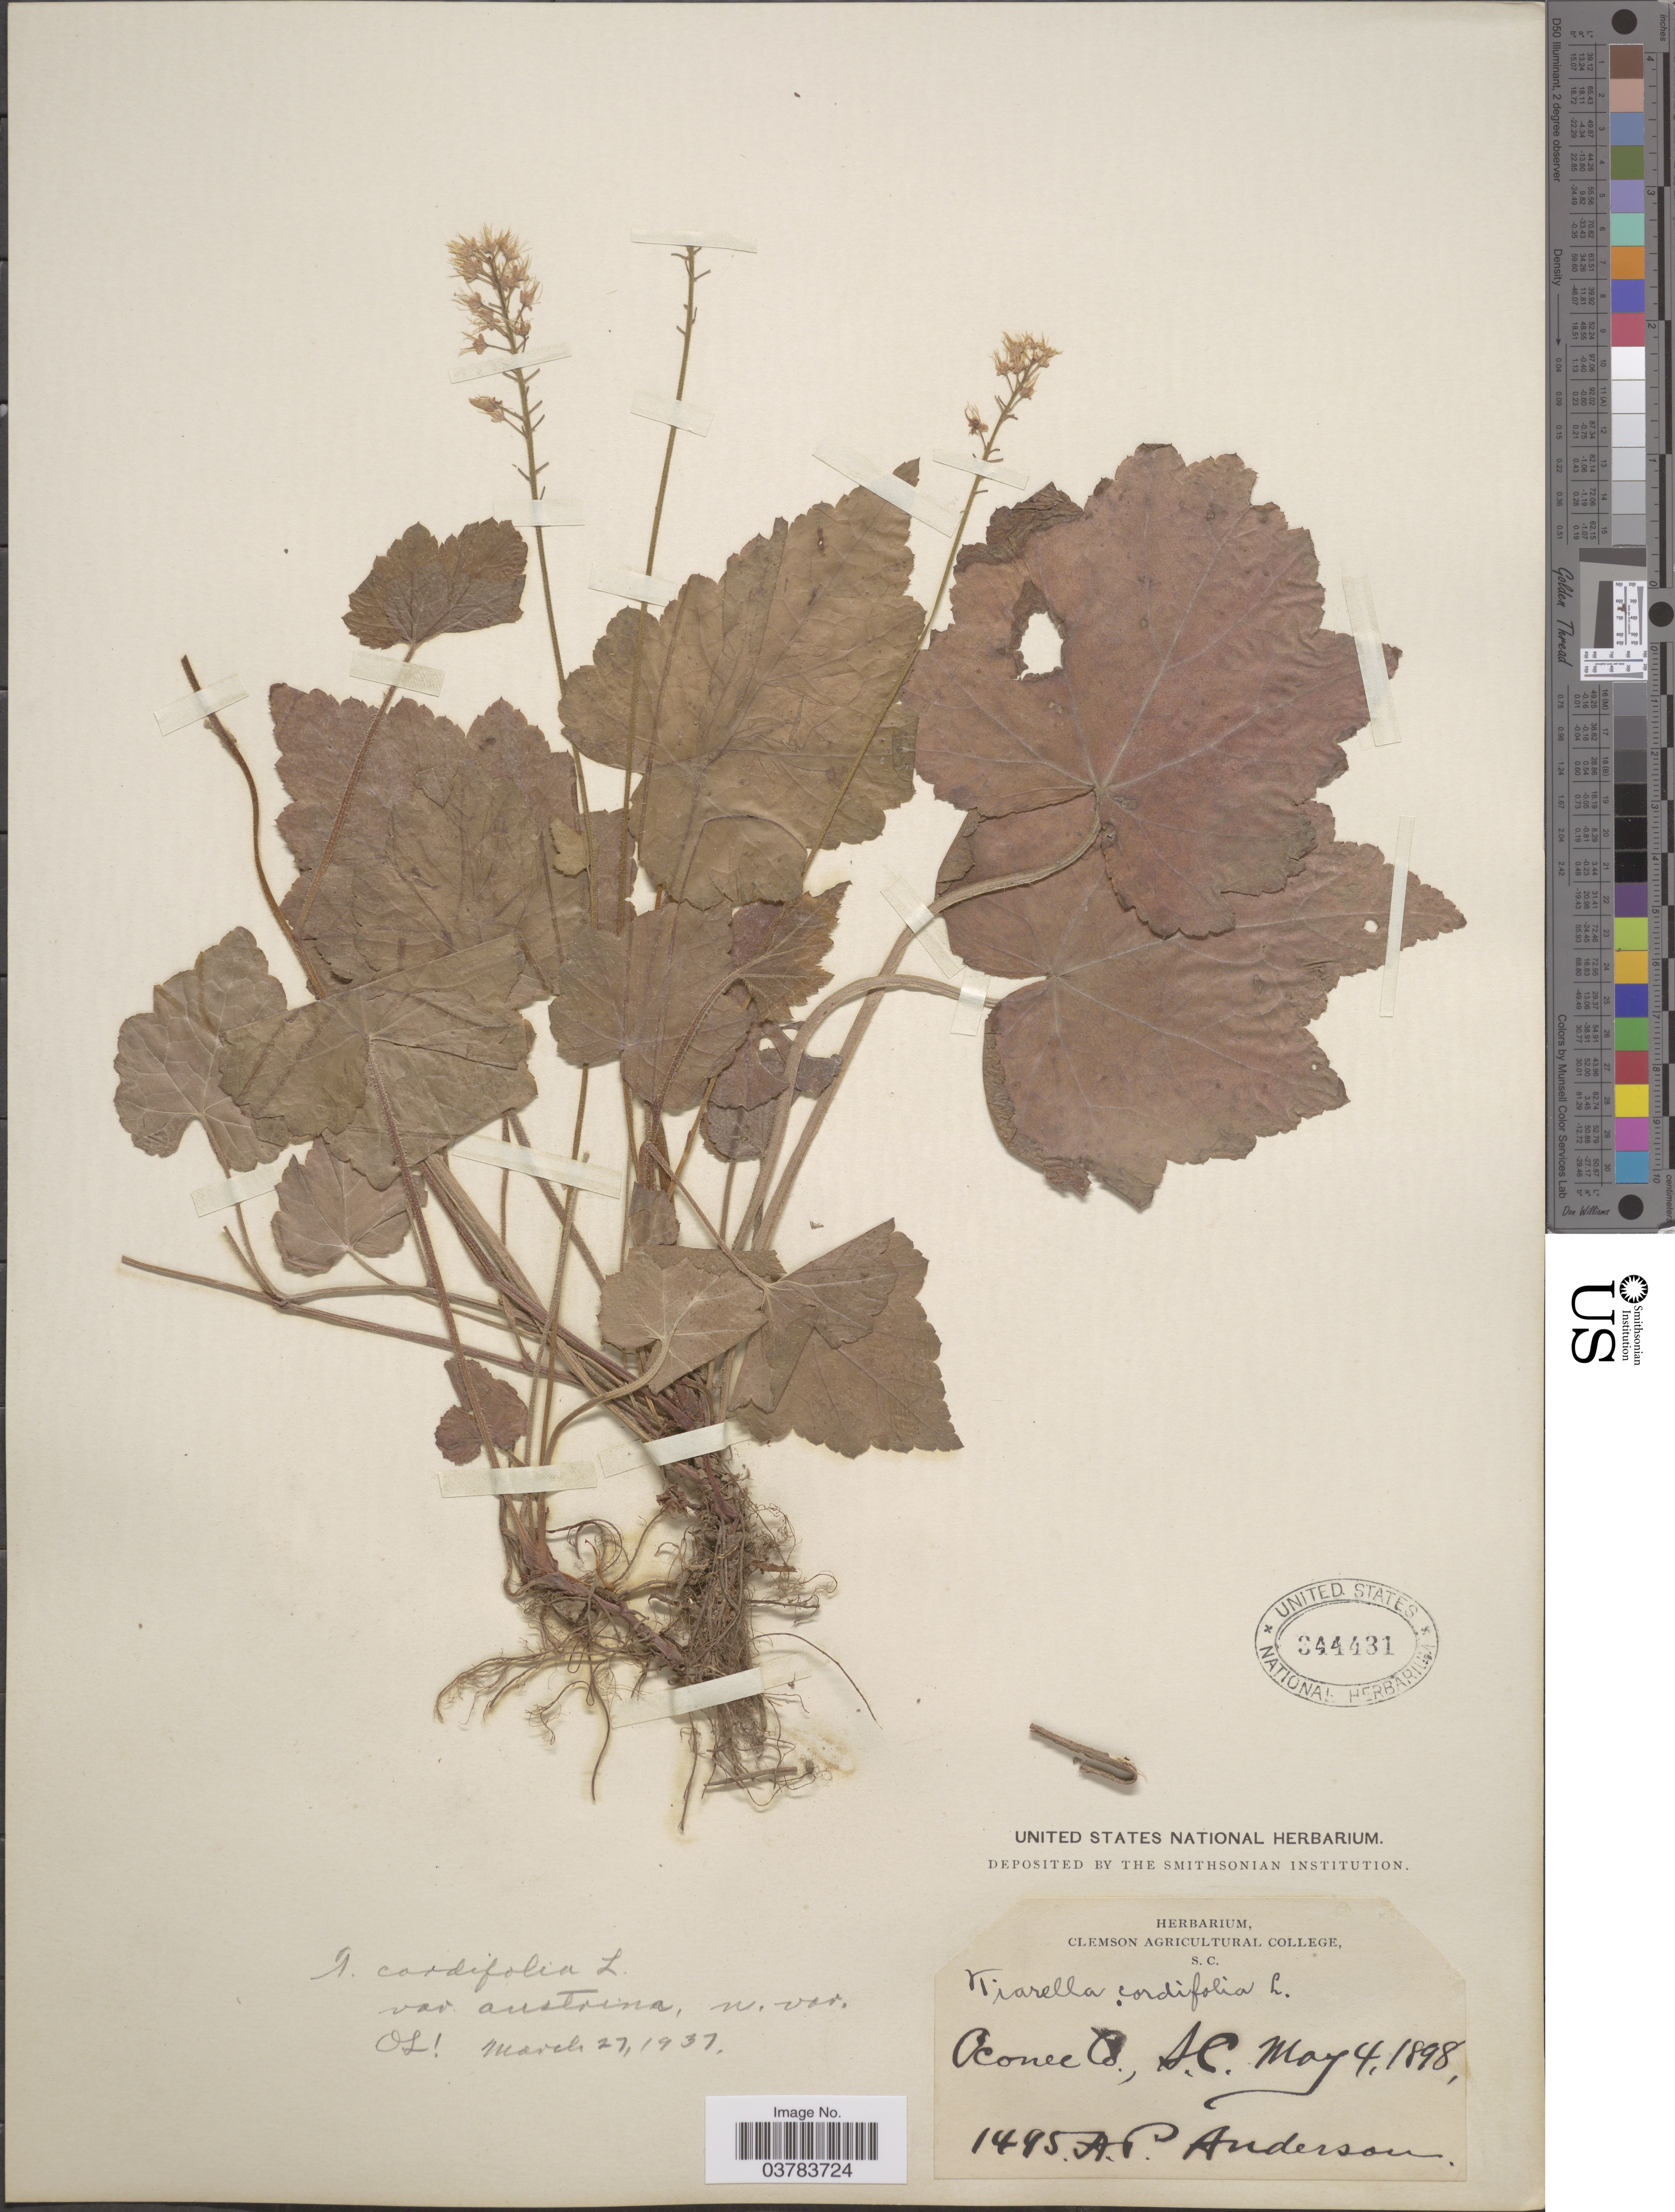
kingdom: Plantae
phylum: Tracheophyta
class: Magnoliopsida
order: Saxifragales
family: Saxifragaceae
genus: Tiarella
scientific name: Tiarella cordifolia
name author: L.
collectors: A. P. Anderson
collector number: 1495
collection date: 1898-05-04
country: United States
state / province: South Carolina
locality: Oconee Co.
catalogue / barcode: US 344431